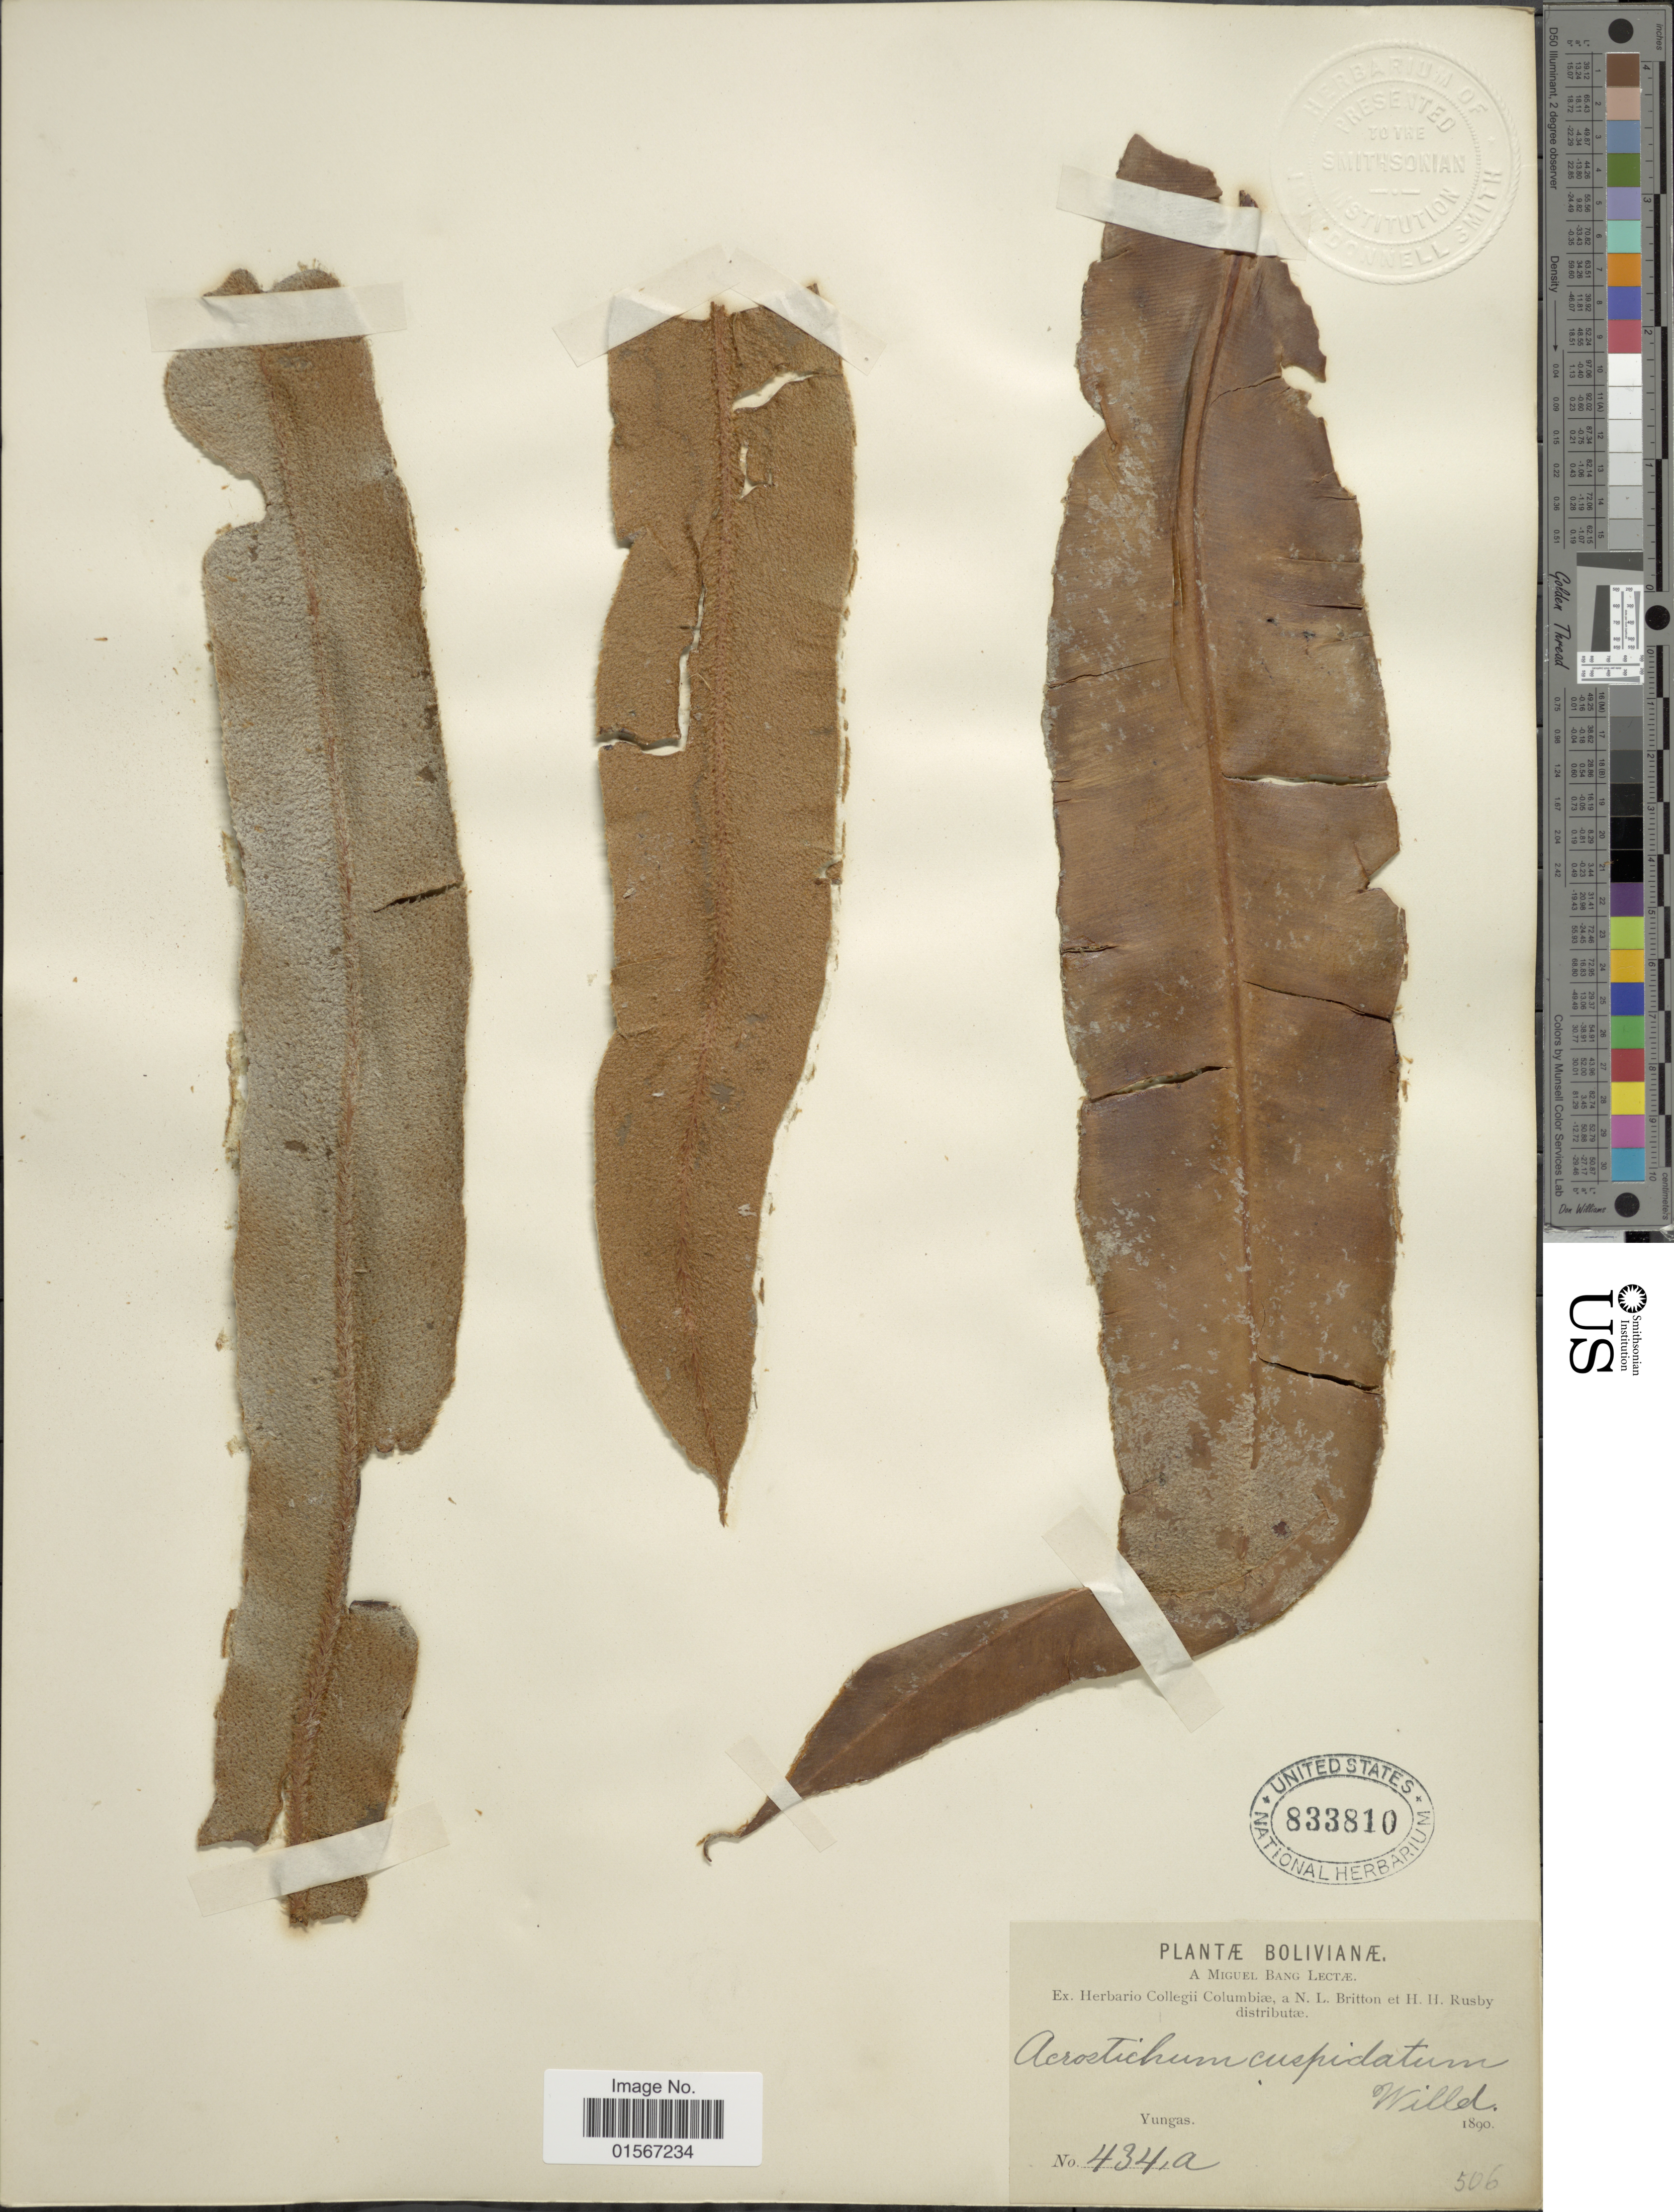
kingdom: Plantae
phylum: Tracheophyta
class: Polypodiopsida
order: Polypodiales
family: Dryopteridaceae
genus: Elaphoglossum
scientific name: Elaphoglossum orbignyanum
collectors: M. Bang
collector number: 434a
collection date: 1890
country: Bolivia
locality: Bolivianæ, Yungas.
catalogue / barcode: US 833810